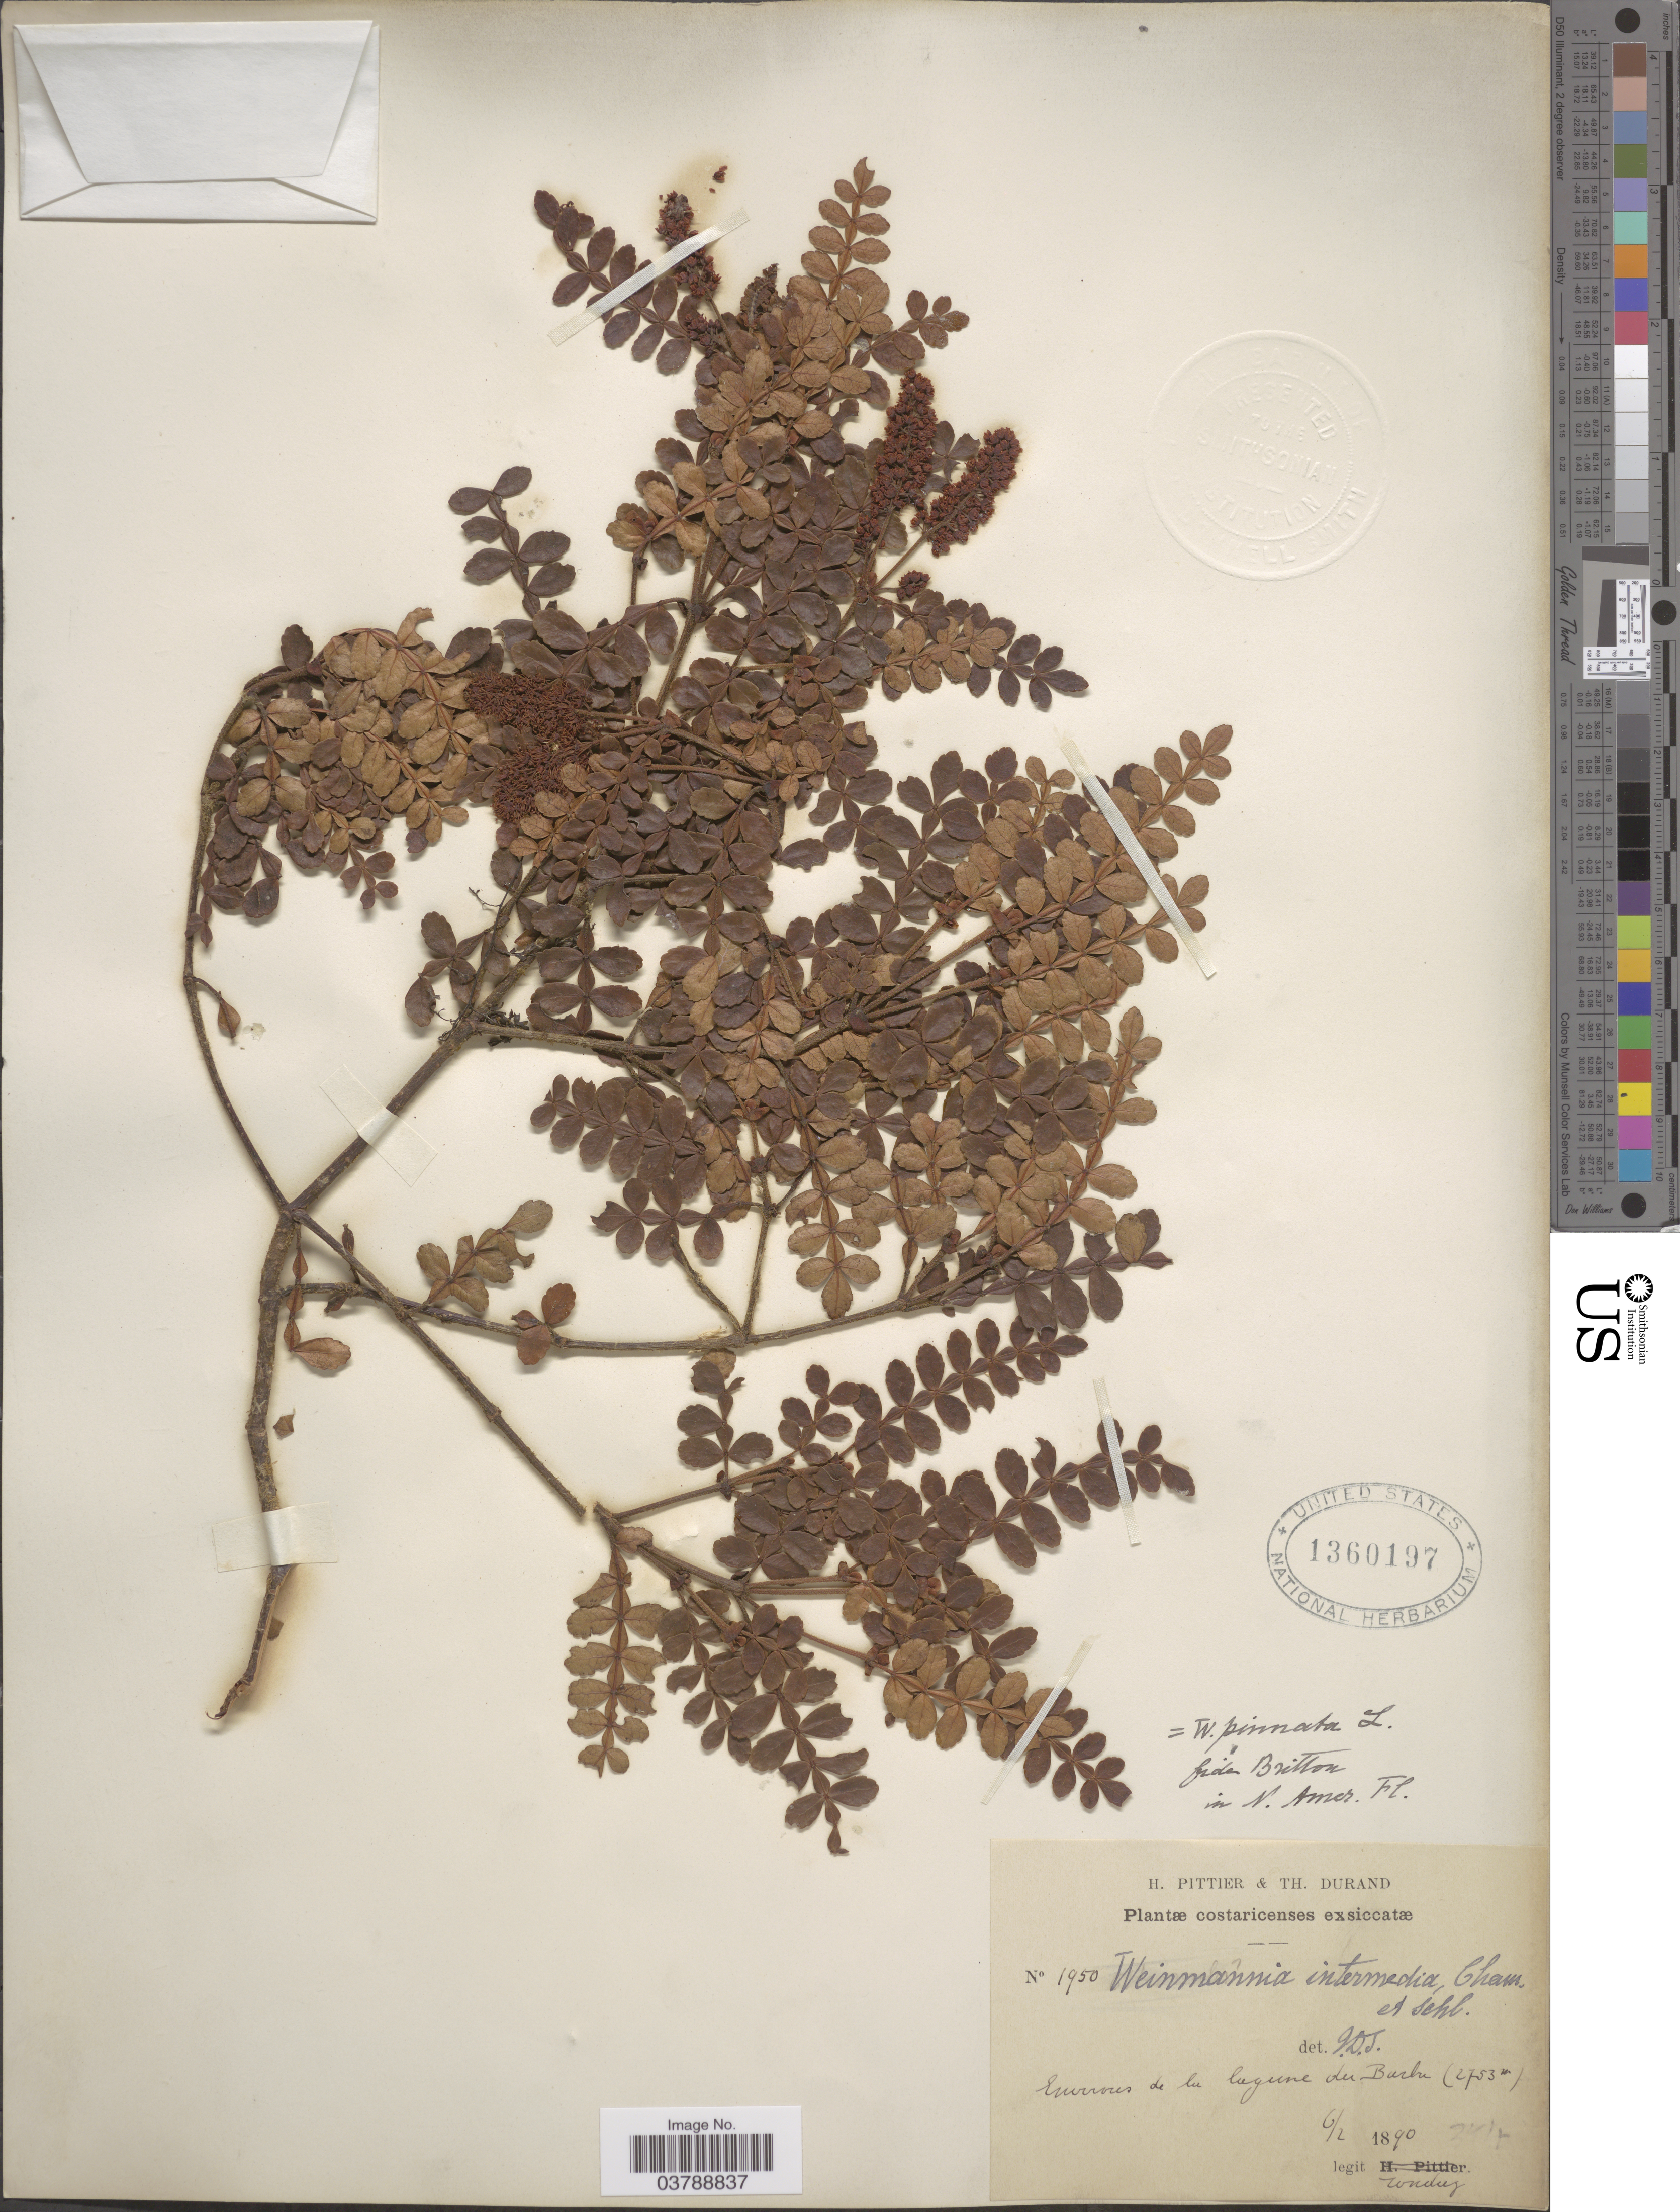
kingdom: Plantae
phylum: Tracheophyta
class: Magnoliopsida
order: Oxalidales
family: Cunoniaceae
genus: Weinmannia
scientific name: Weinmannia pinnata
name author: L.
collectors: Tonduz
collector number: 1950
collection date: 1890-02-06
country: Costa Rica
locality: Environs de la lagune du Barba*.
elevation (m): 2753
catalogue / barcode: US 1360197